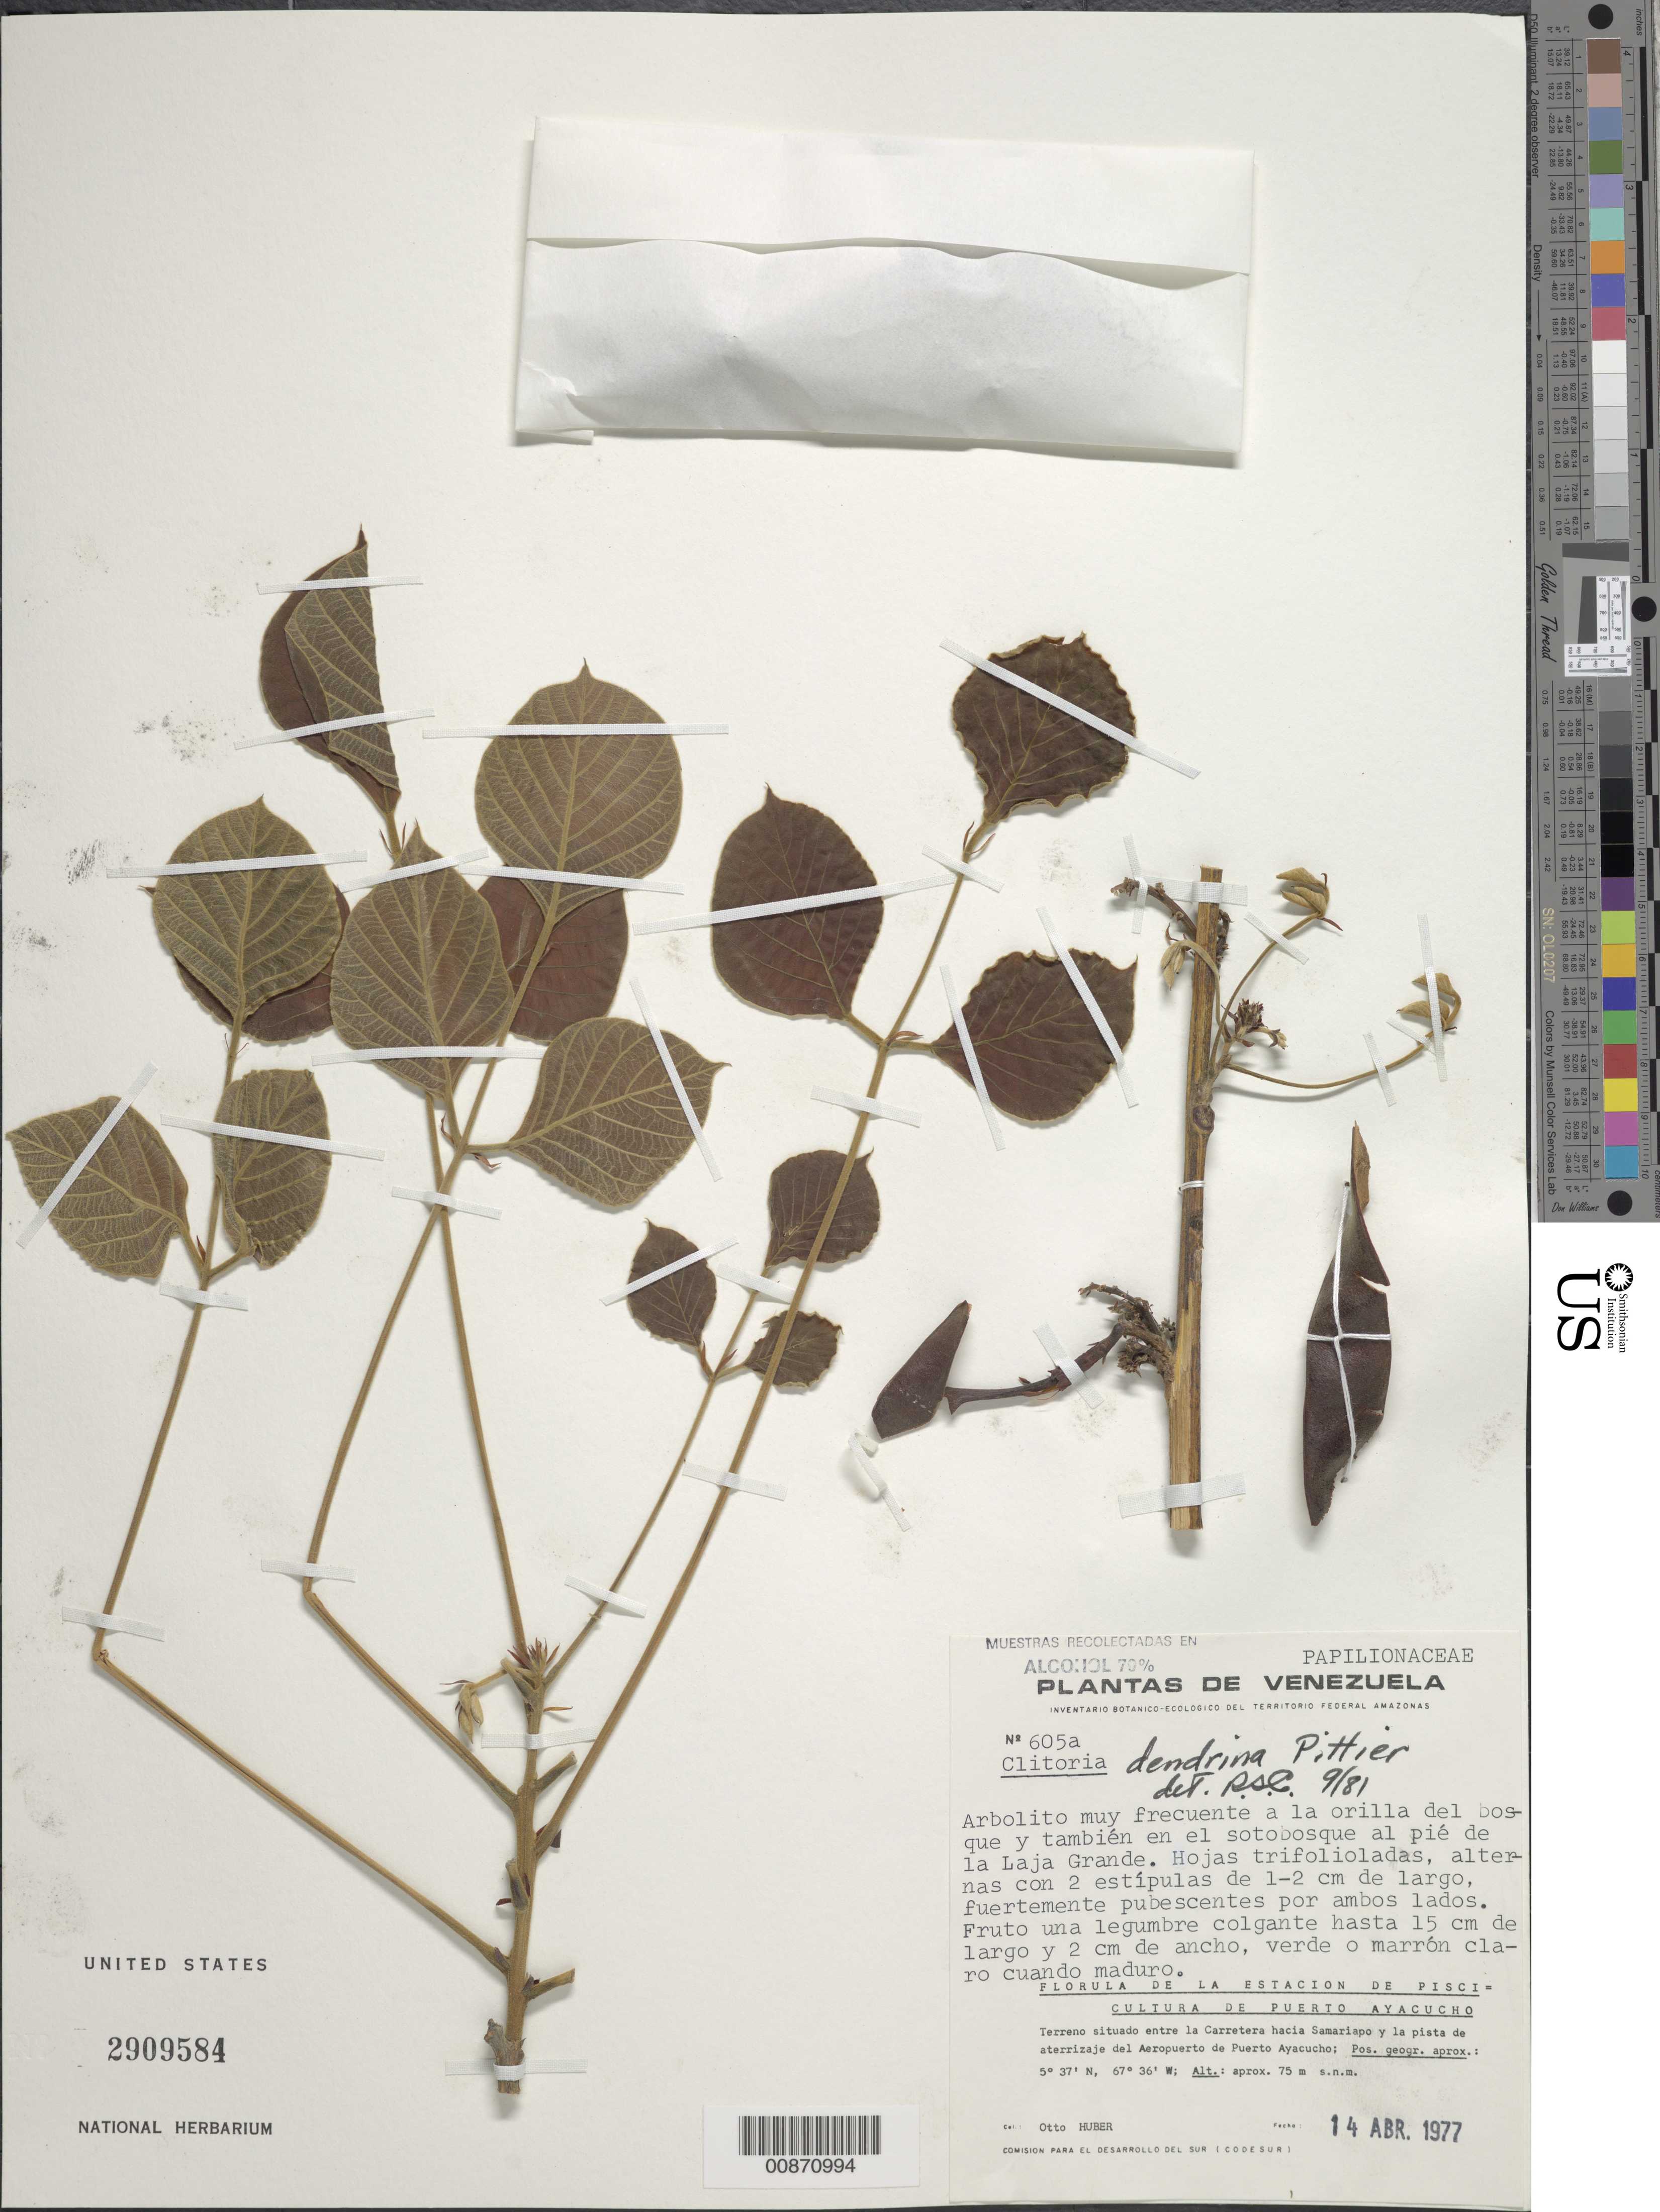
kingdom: Plantae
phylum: Tracheophyta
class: Magnoliopsida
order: Fabales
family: Fabaceae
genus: Clitoria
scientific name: Clitoria dendrina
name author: Pittier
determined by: Cowan, R. S.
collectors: O. Huber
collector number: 605 a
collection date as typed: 14-Apr-77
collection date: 1977-04-14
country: Venezuela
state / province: Amazonas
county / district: Atures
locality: Puerto Ayacucho, carretera hacia Samariapo y la pista de aterrizaje del Aeropuerto de Puerto Ayacucho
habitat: Orilla del bosque y tambien en el sotobosque al pié de la Laja Grande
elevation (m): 75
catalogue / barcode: US 2909584